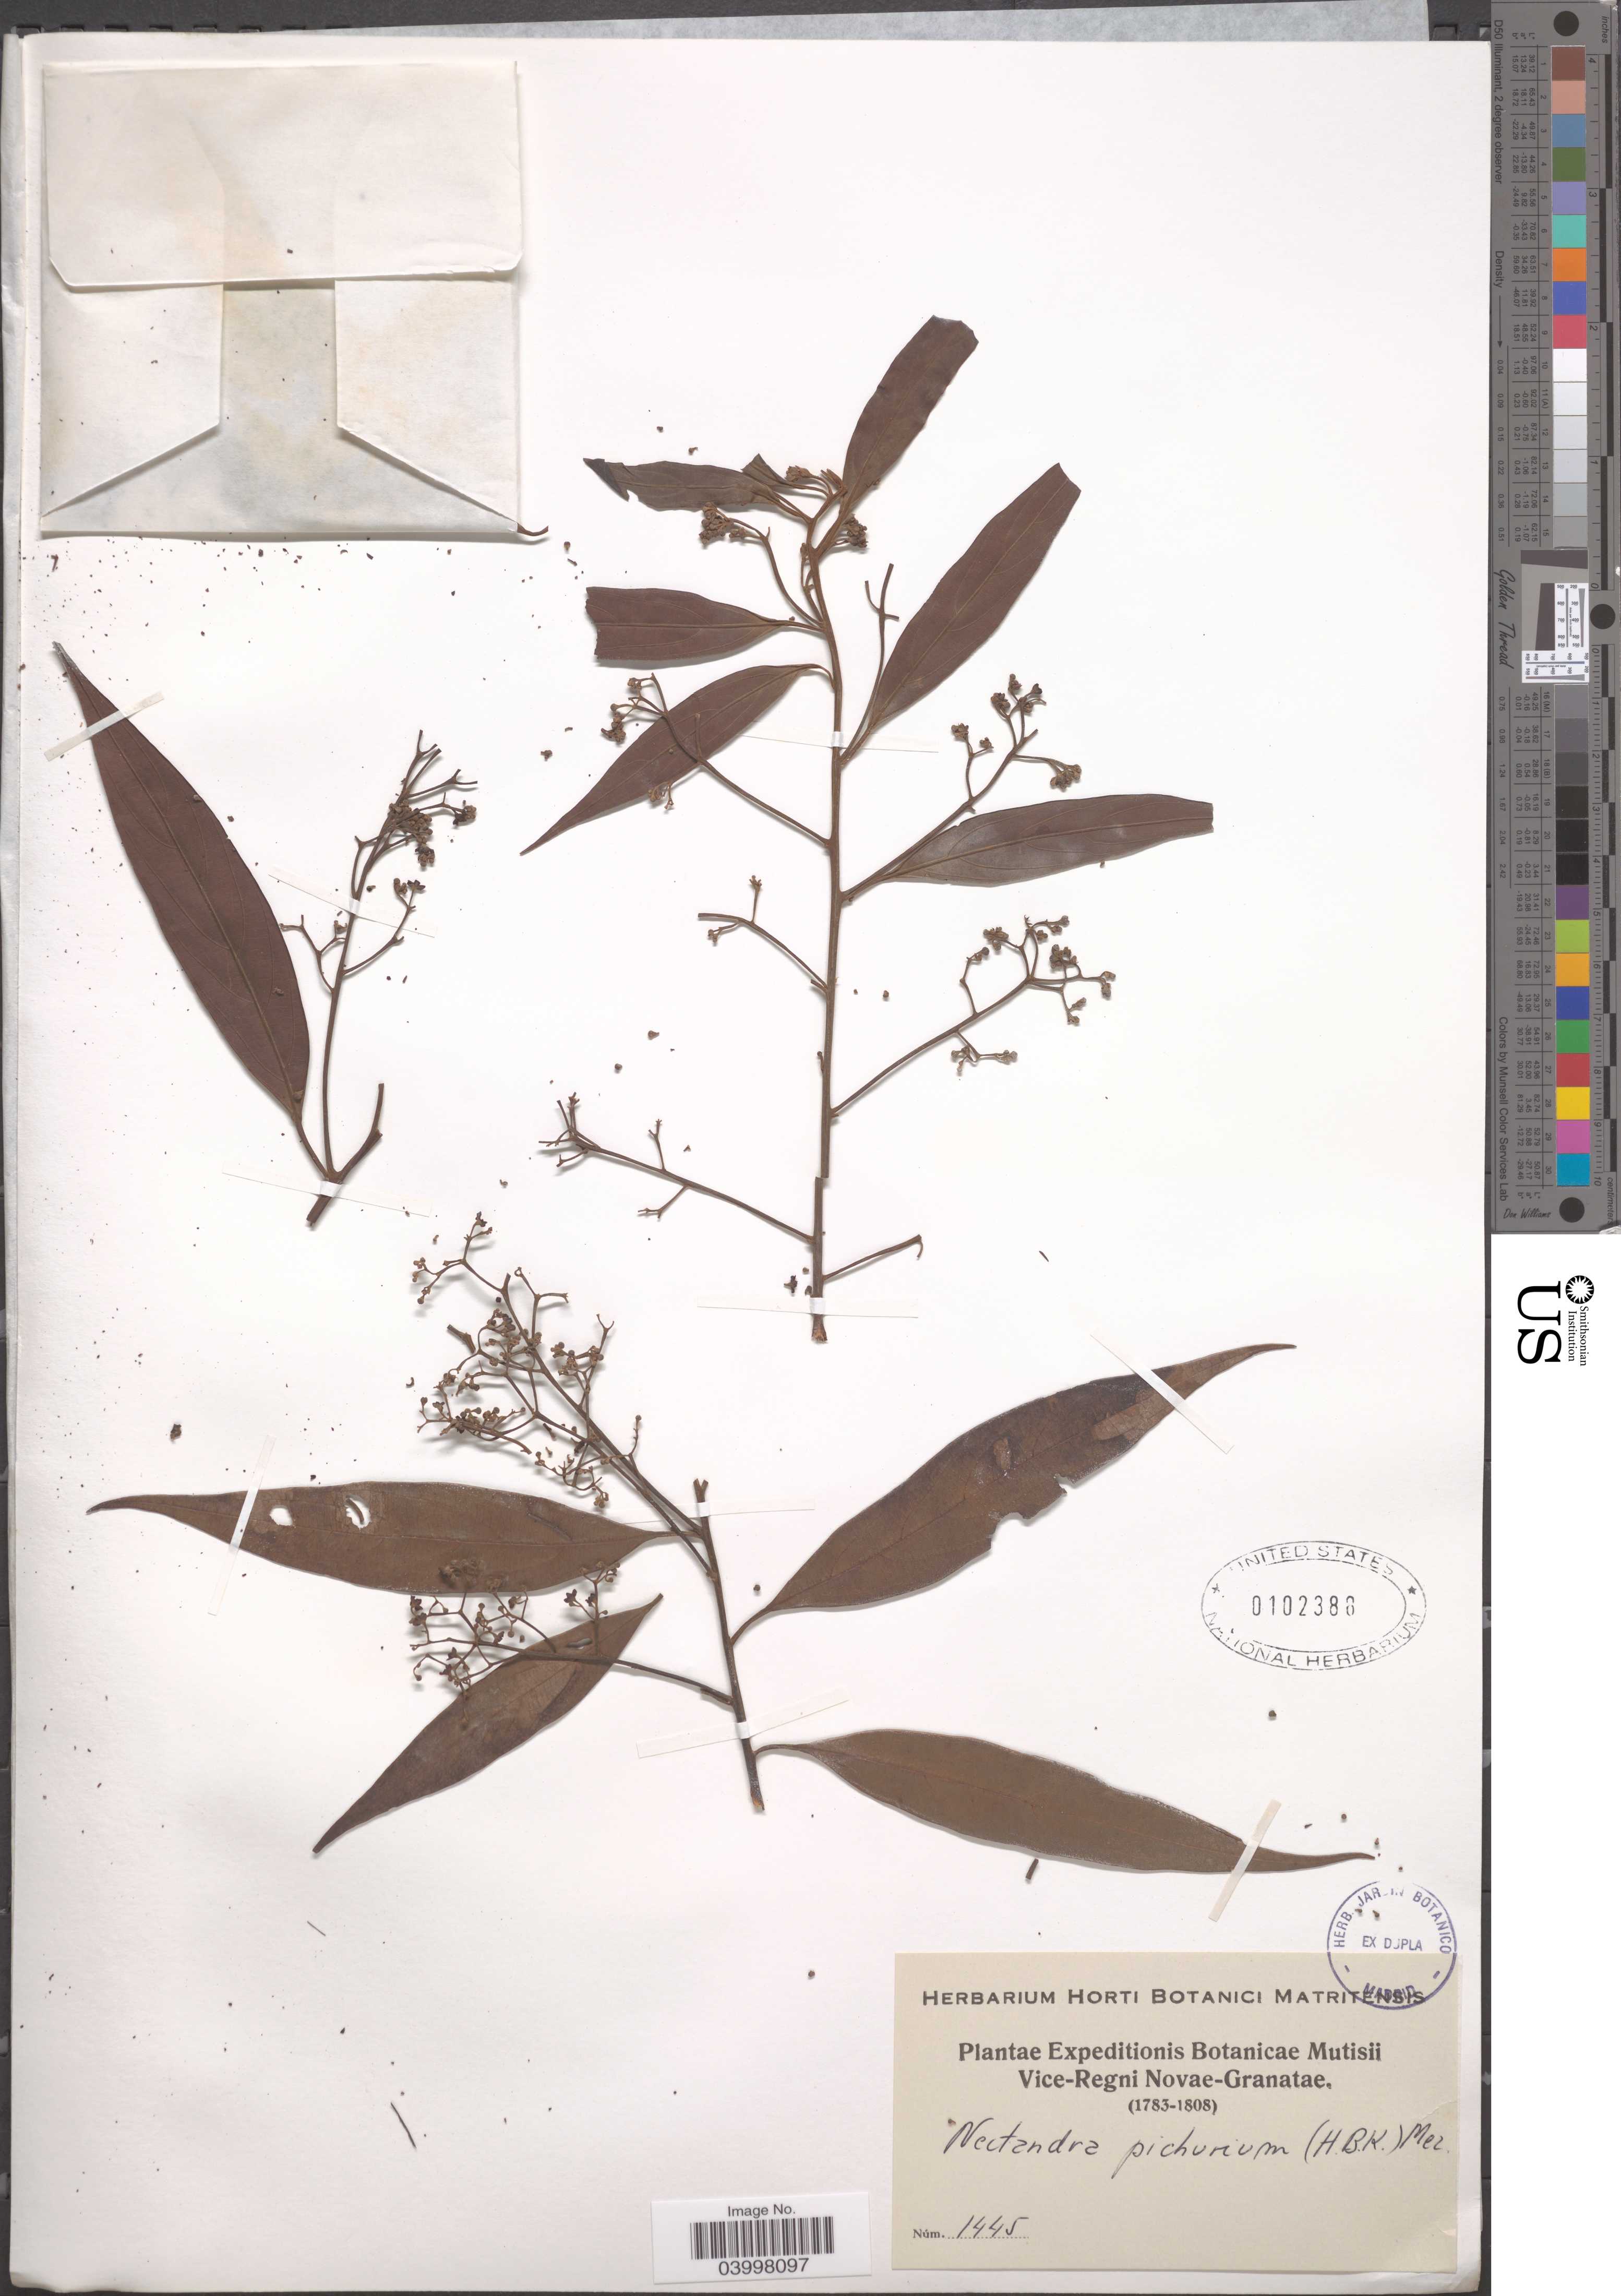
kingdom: Plantae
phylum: Tracheophyta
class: Magnoliopsida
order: Laurales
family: Lauraceae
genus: Nectandra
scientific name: Nectandra pichurim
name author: (Kunth) Mez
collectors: Expeditions Botanicae Mutisii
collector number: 1445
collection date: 1783/1808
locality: Vice-Regni Novae-Granatae.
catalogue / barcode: US 102388